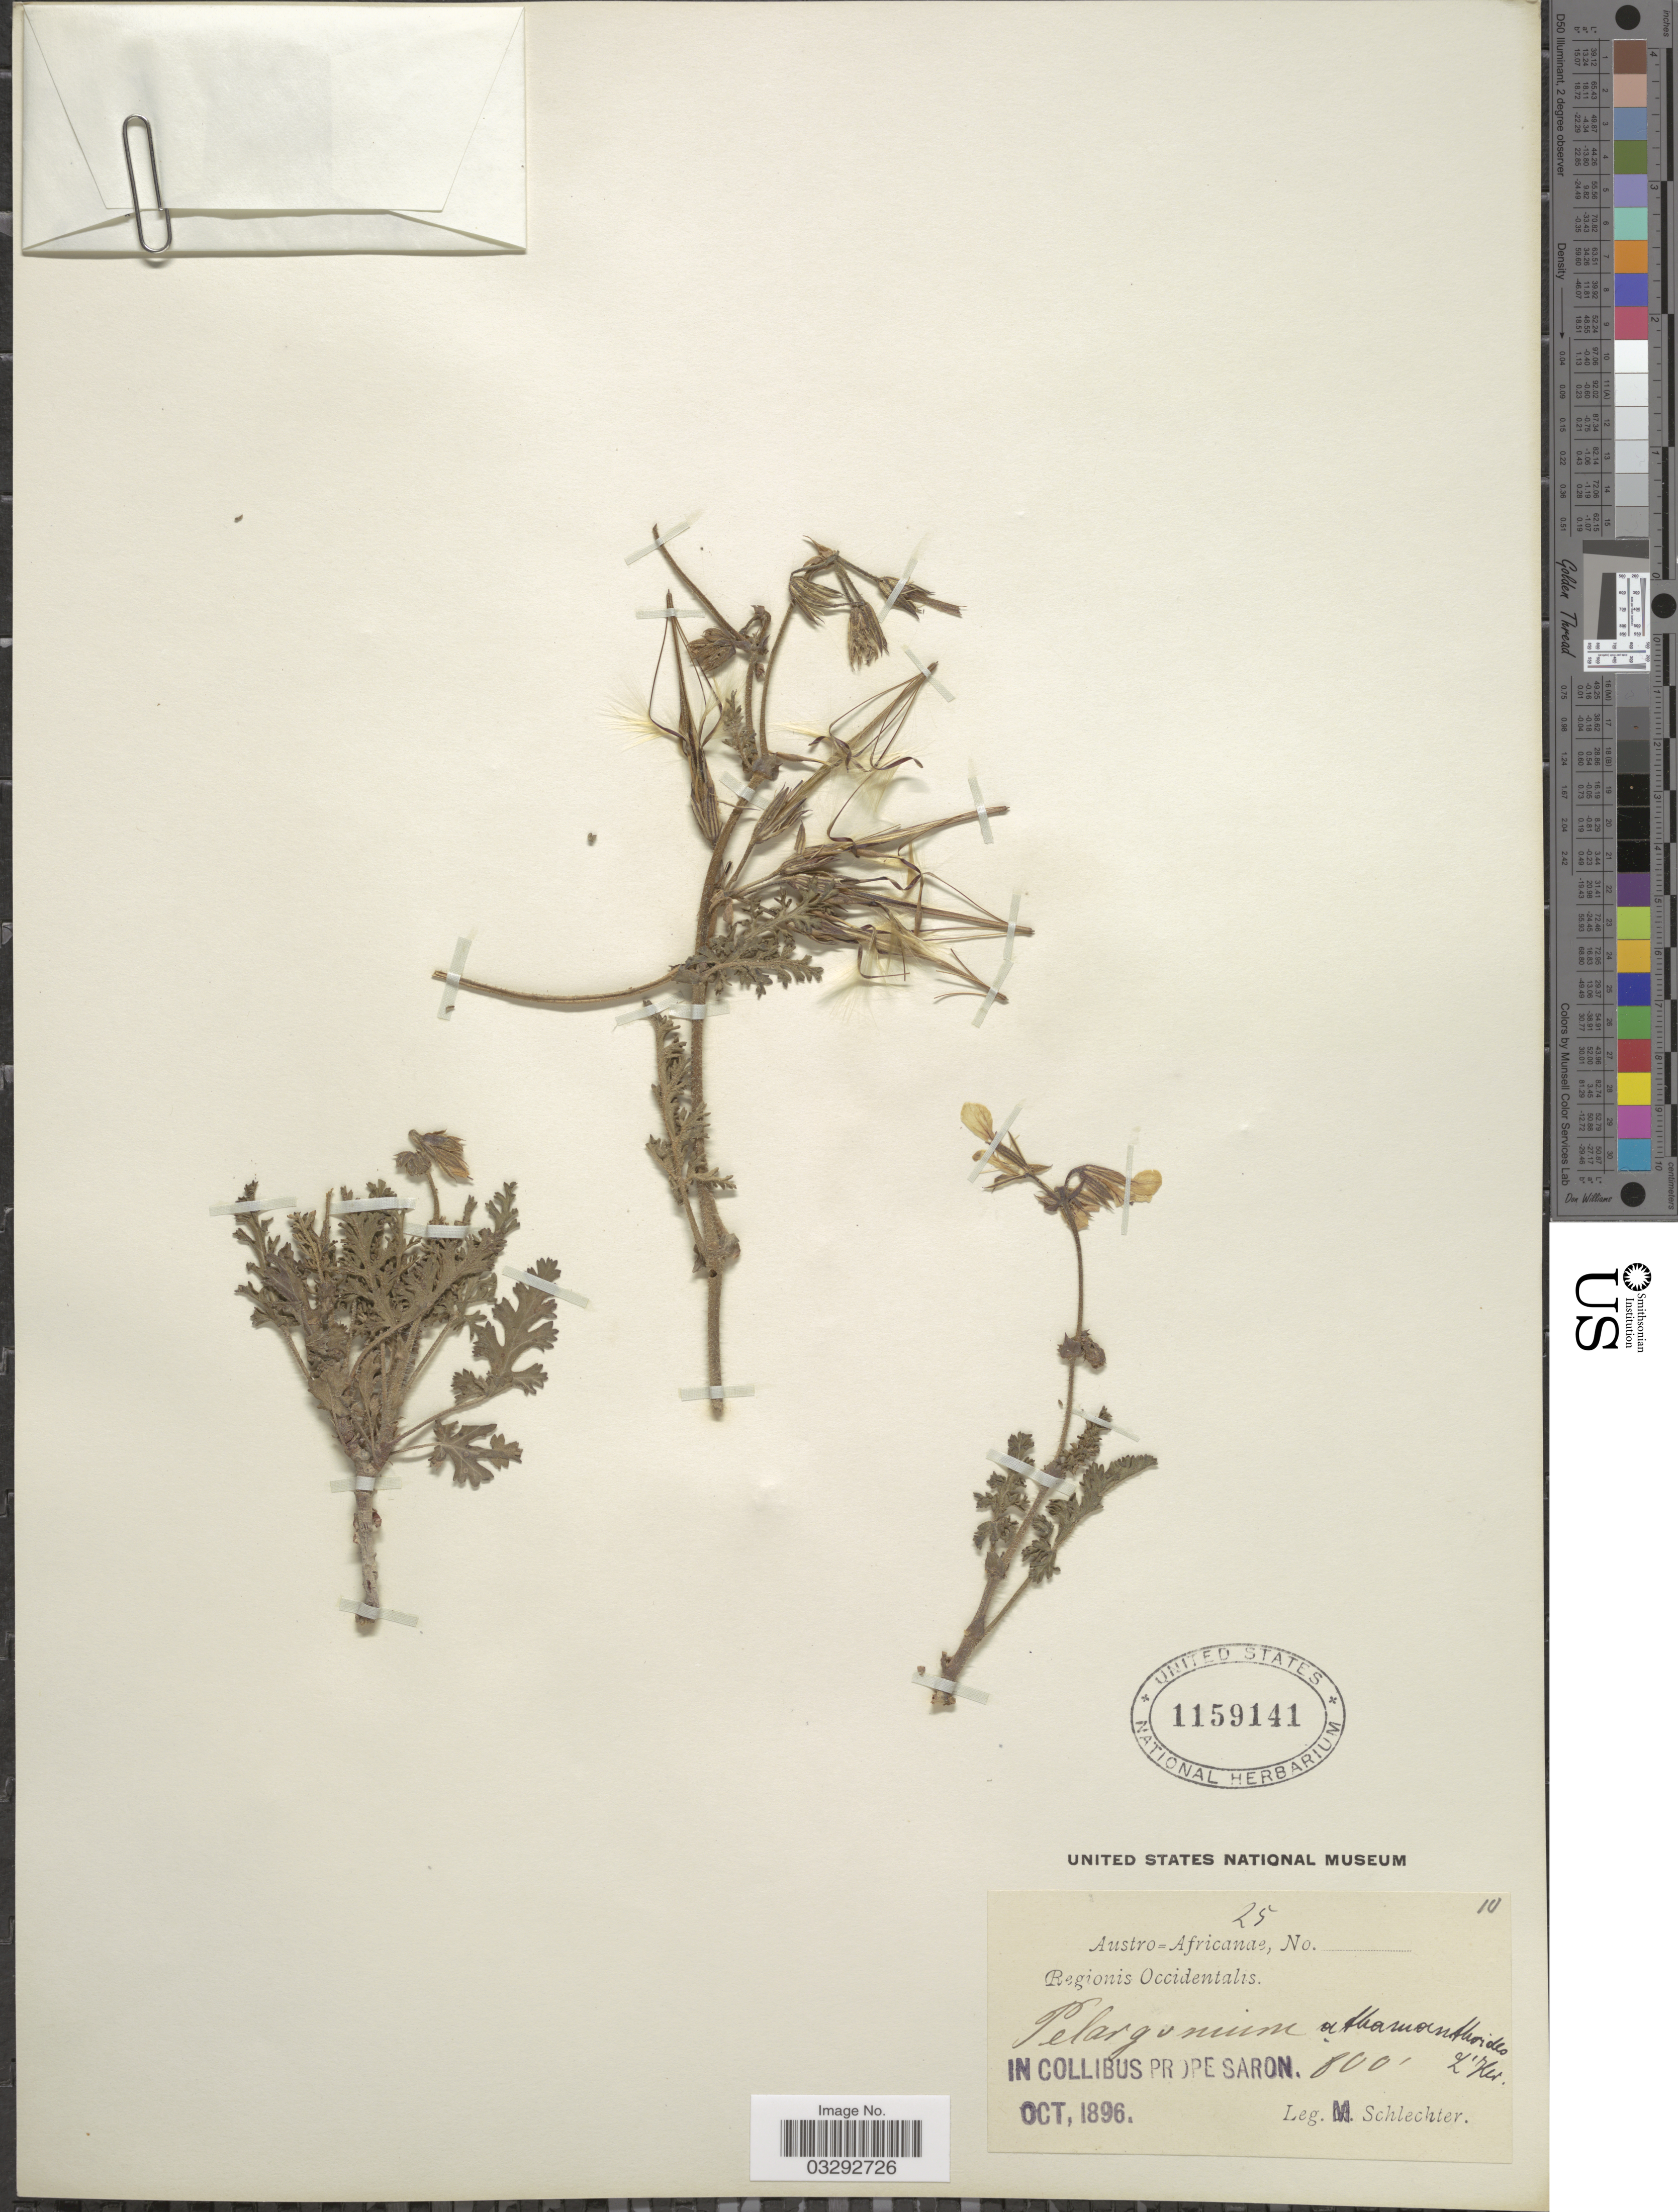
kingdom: Plantae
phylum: Tracheophyta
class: Magnoliopsida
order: Geraniales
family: Geraniaceae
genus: Pelargonium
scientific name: Pelargonium athamanthoides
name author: L'Hér.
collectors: M. Schlechter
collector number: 25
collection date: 1896-10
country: South Africa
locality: Austro=Africanae. Regionis Occidentalis. In Collibus prope Saron.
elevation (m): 244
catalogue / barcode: US 1159141